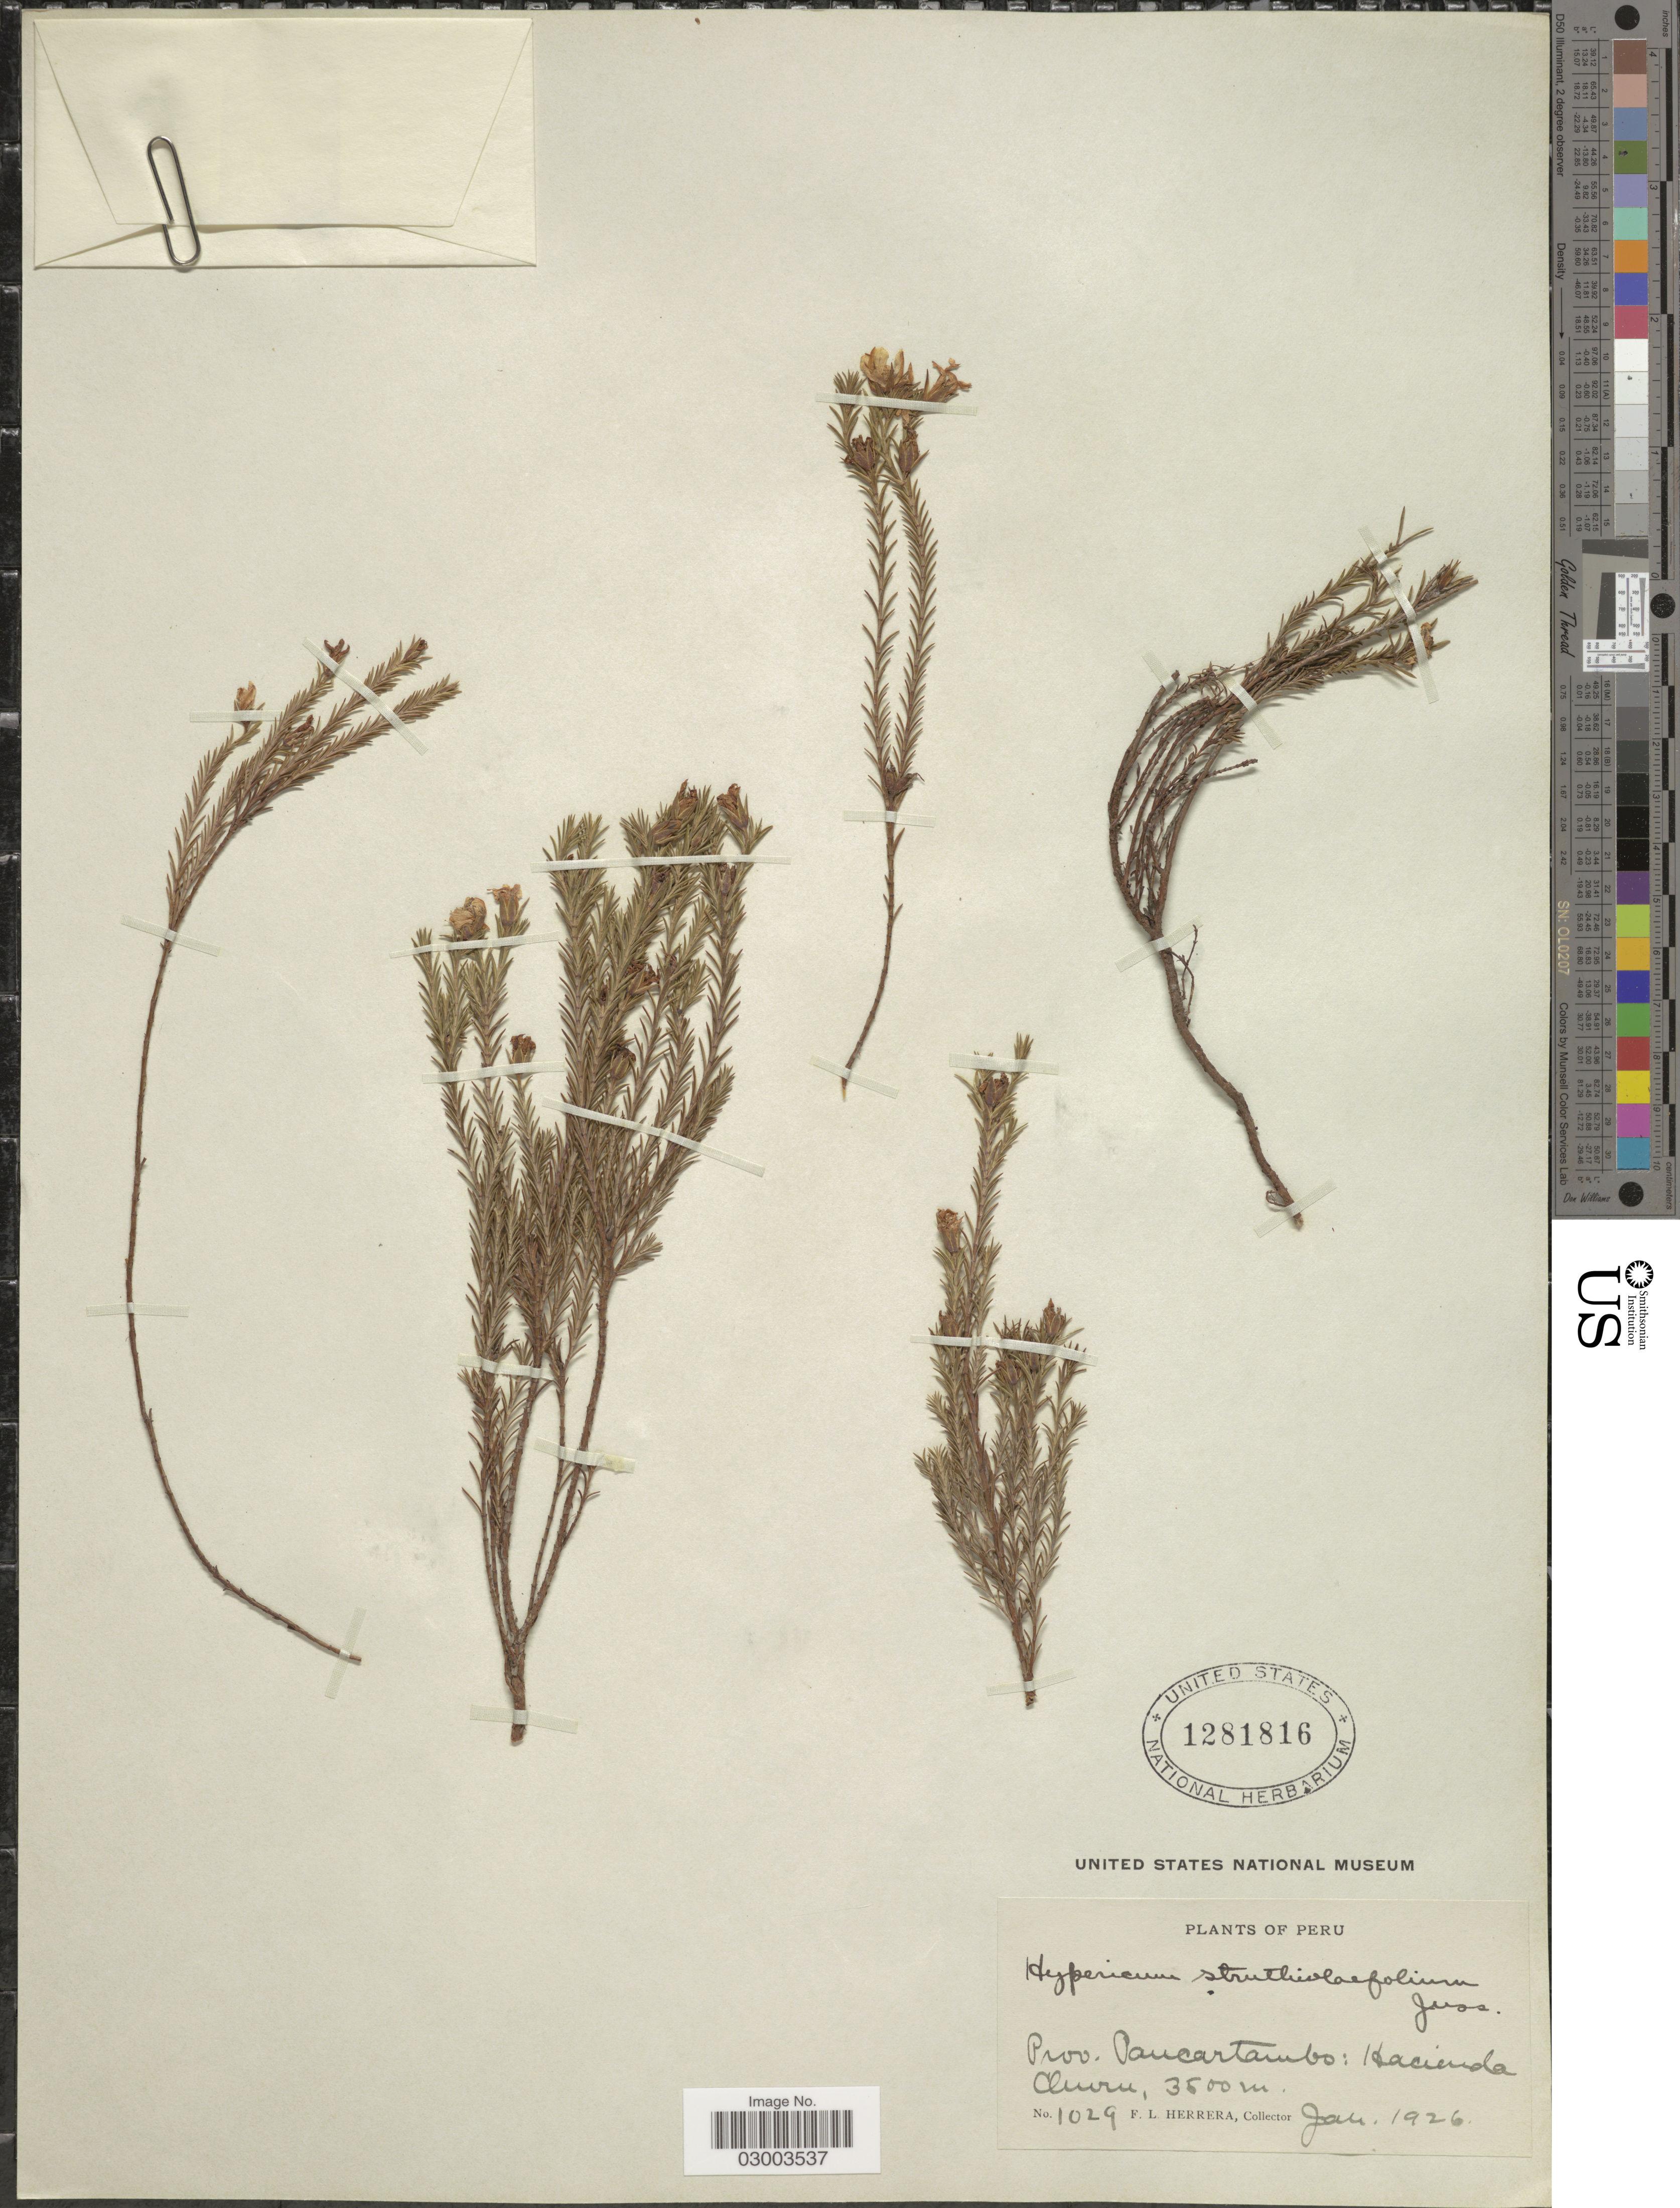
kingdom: Plantae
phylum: Tracheophyta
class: Magnoliopsida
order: Malpighiales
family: Hypericaceae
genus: Hypericum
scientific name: Hypericum andinum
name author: Gleason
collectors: F. L. Herrera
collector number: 1029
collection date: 1926-01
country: Peru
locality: Prov. Paucartambo: Hacienda Churu.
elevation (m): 3500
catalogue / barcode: US 1281816